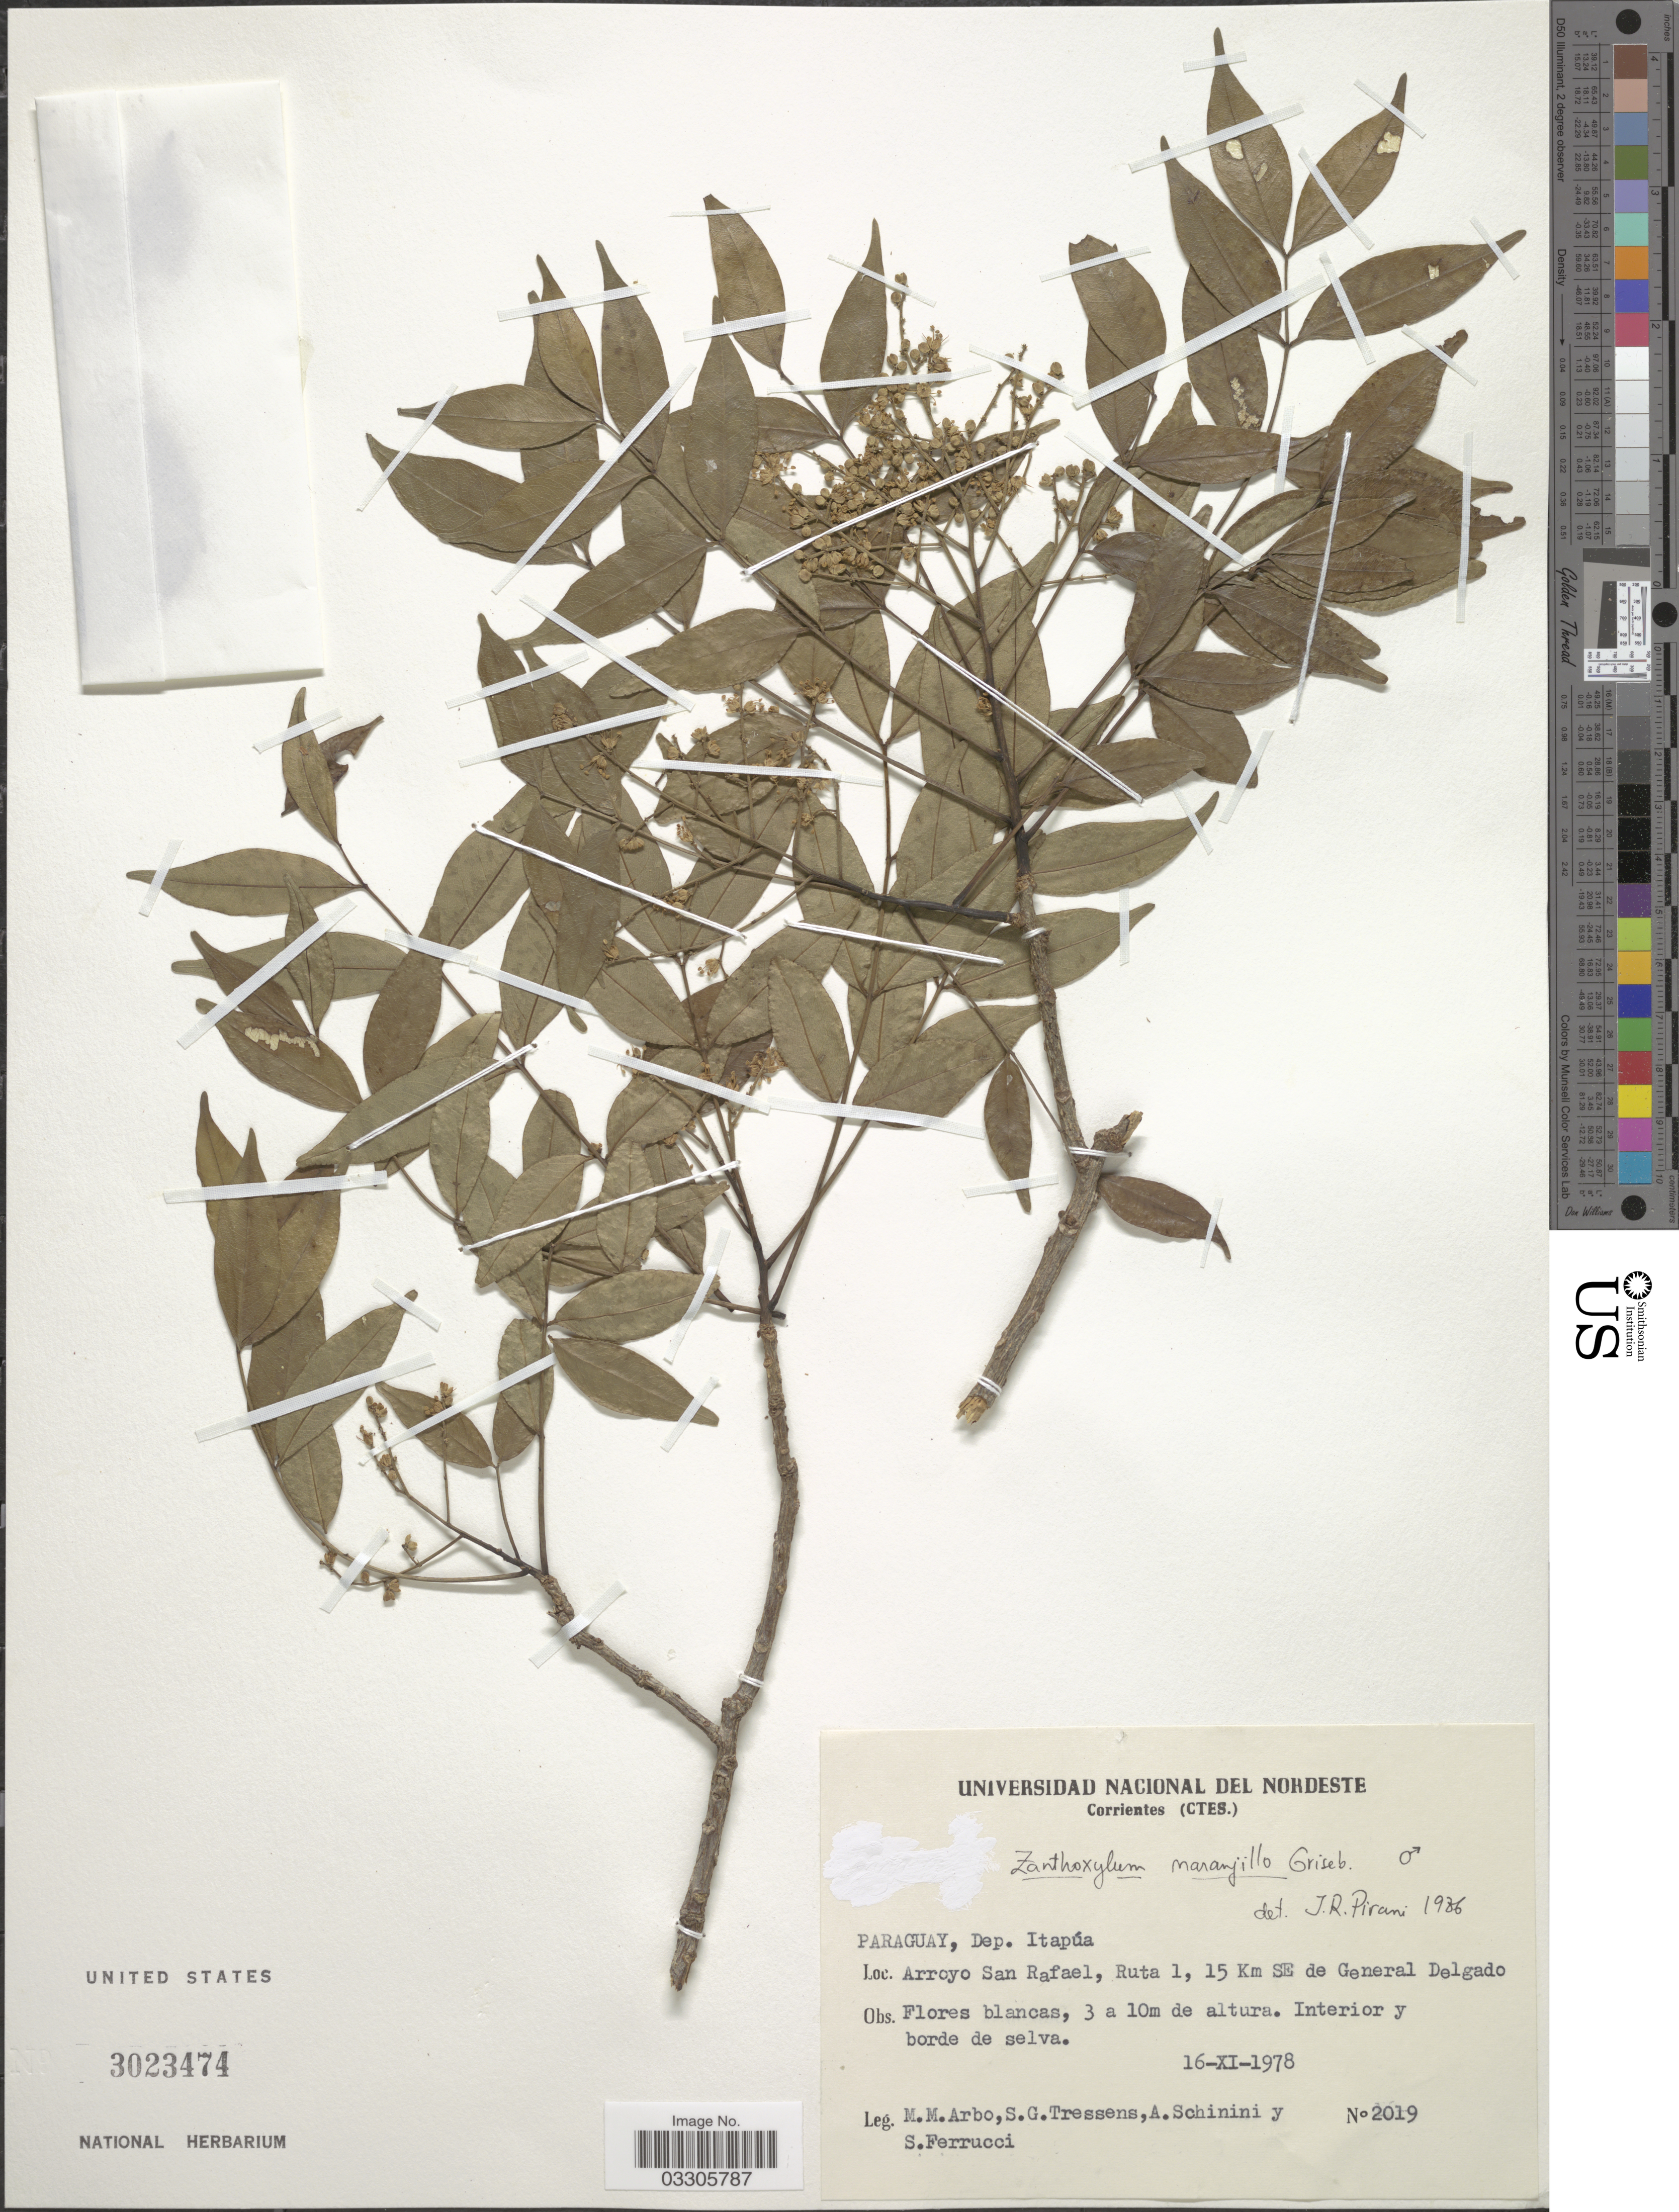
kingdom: Plantae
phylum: Tracheophyta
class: Magnoliopsida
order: Sapindales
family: Rutaceae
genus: Zanthoxylum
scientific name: Zanthoxylum naranjillo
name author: Griseb.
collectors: M. M. Arbo, S. Tressens, A. Schinini & S. Ferrucci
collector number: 2019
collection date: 1978-11-16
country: Paraguay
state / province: Itapua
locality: Dep. Itapúa, Arroyo San Rafael, Ruta 1, 15 Km SE de General Delgado.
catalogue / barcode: US 3023474